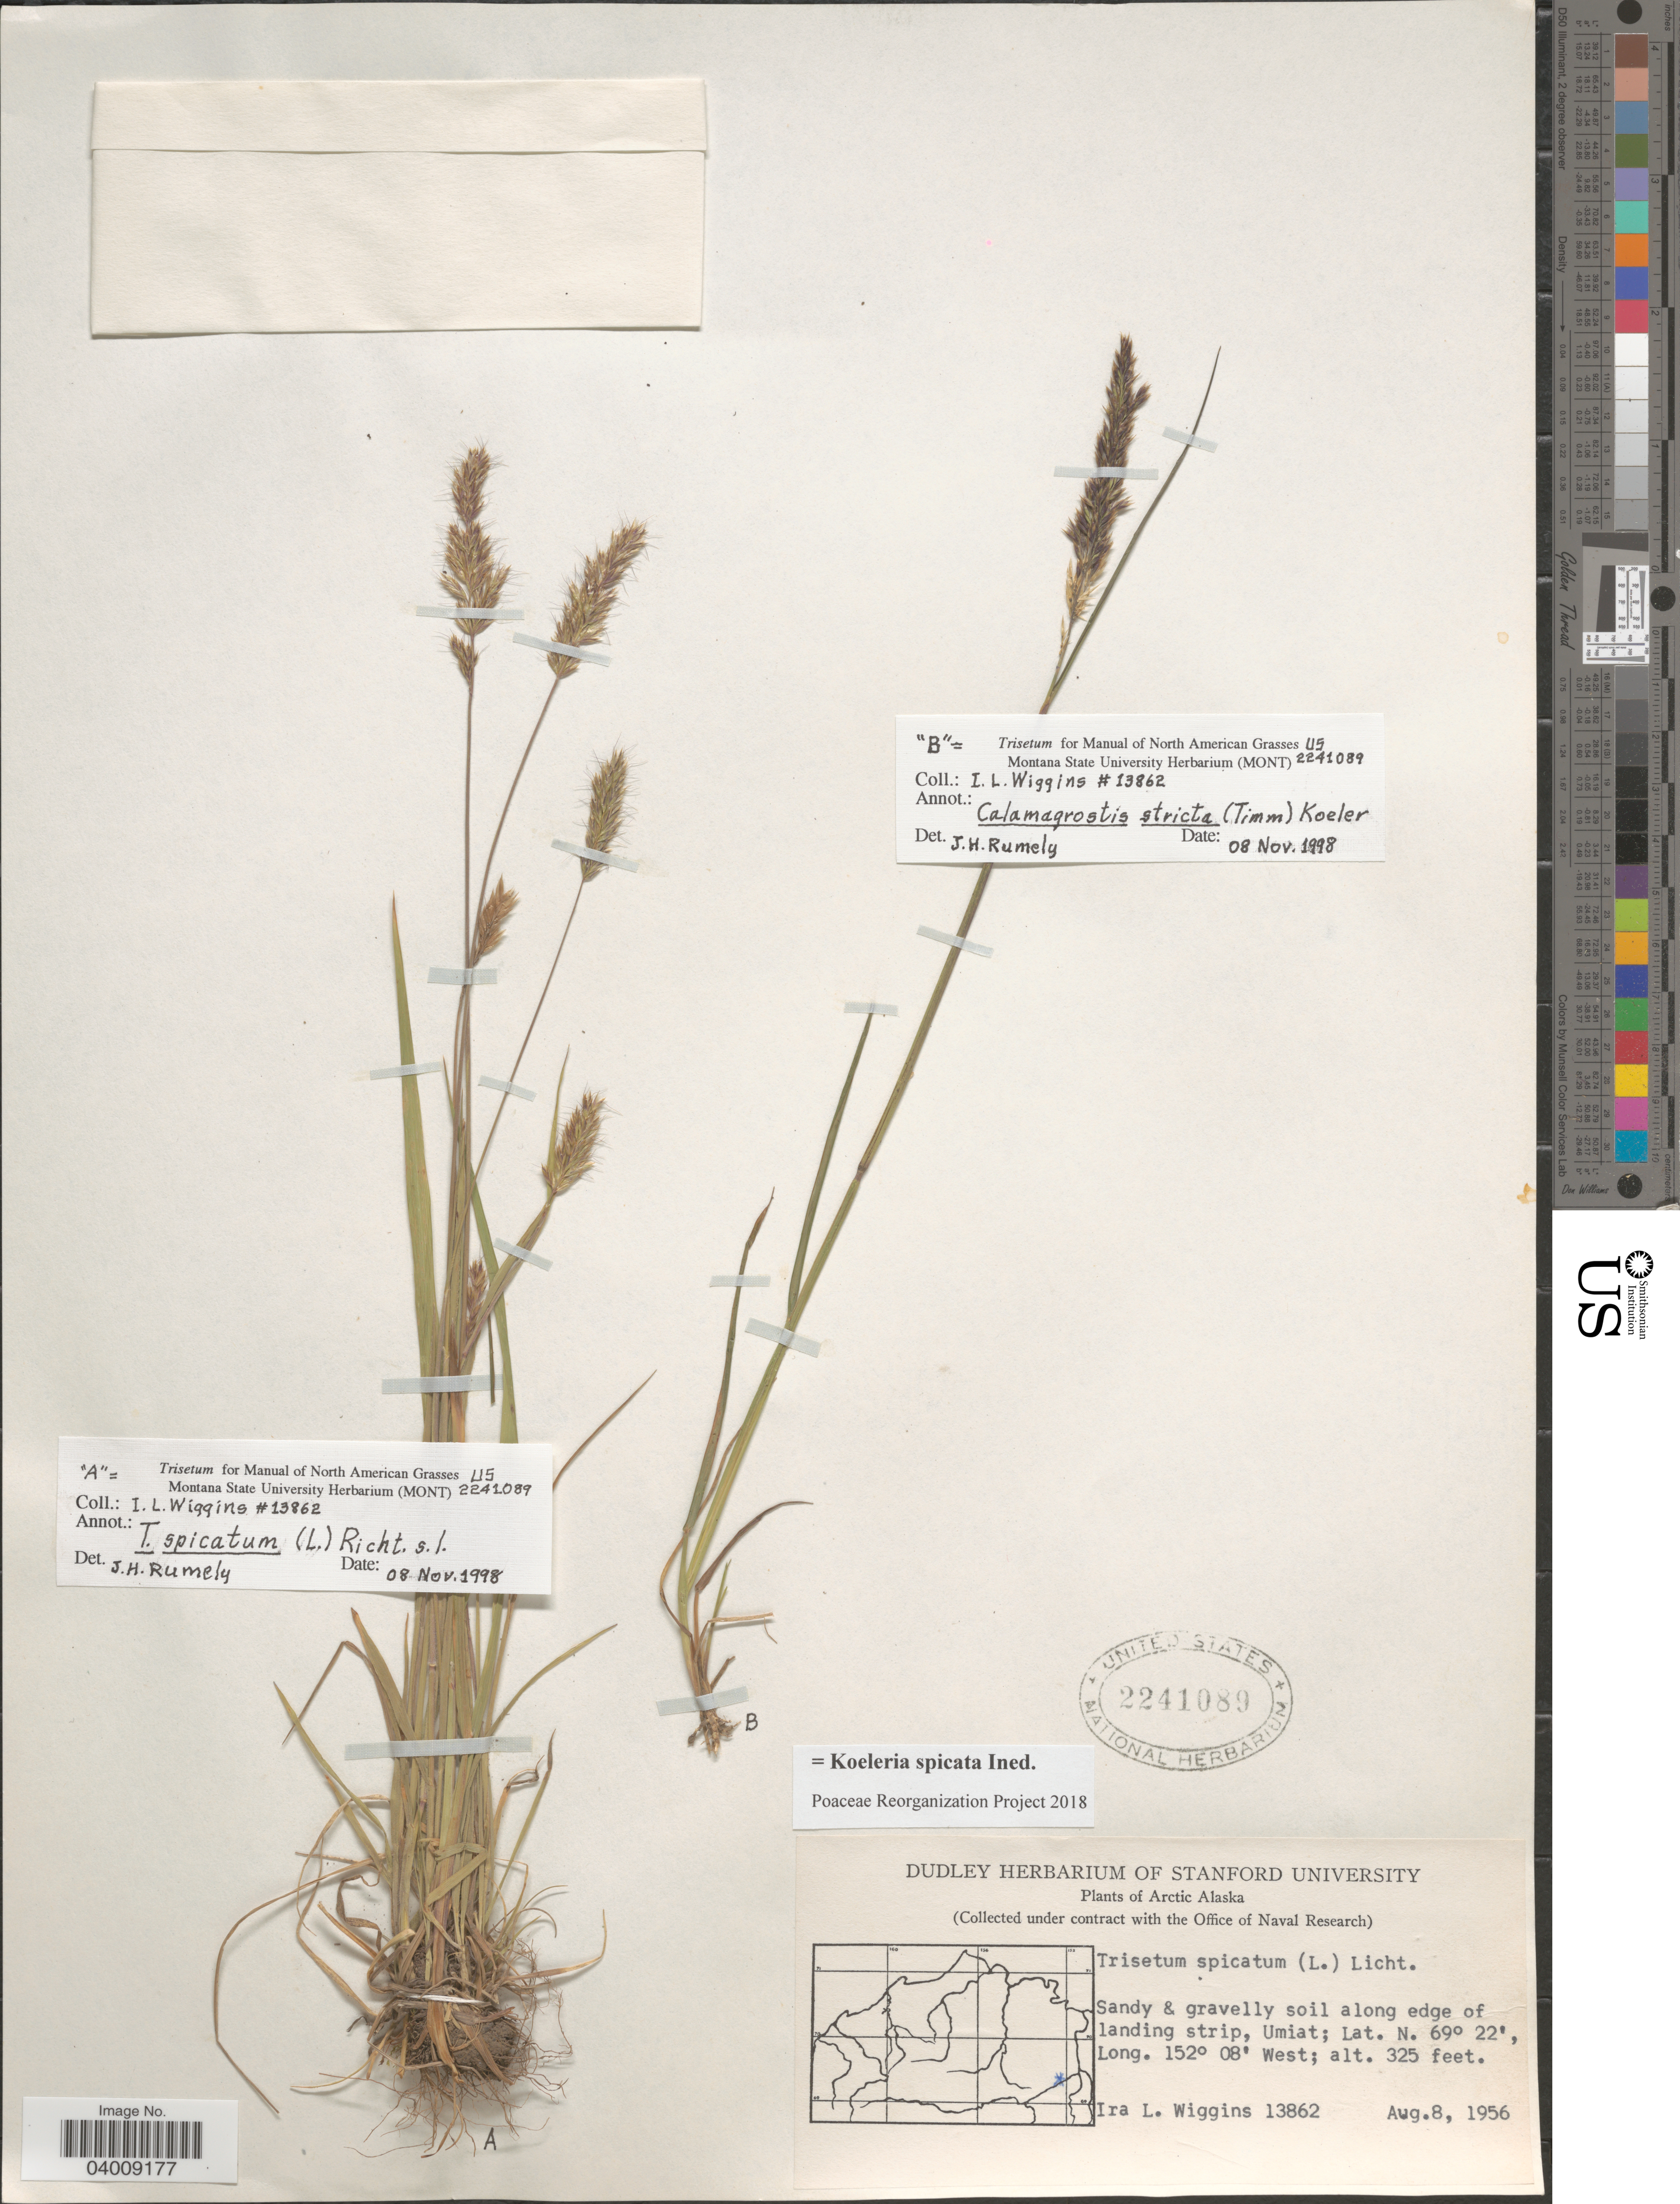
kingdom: Plantae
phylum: Tracheophyta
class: Liliopsida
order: Poales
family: Poaceae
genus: Koeleria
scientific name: Koeleria spicata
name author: (L.) Barberá et al.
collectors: I. L. Wiggins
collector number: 13862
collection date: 1956-08-08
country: United States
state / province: Alaska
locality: Arctic Alaska. Sandy & gravelly soil along edge of landing strip, Umiat.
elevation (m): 99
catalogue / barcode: US 2241089